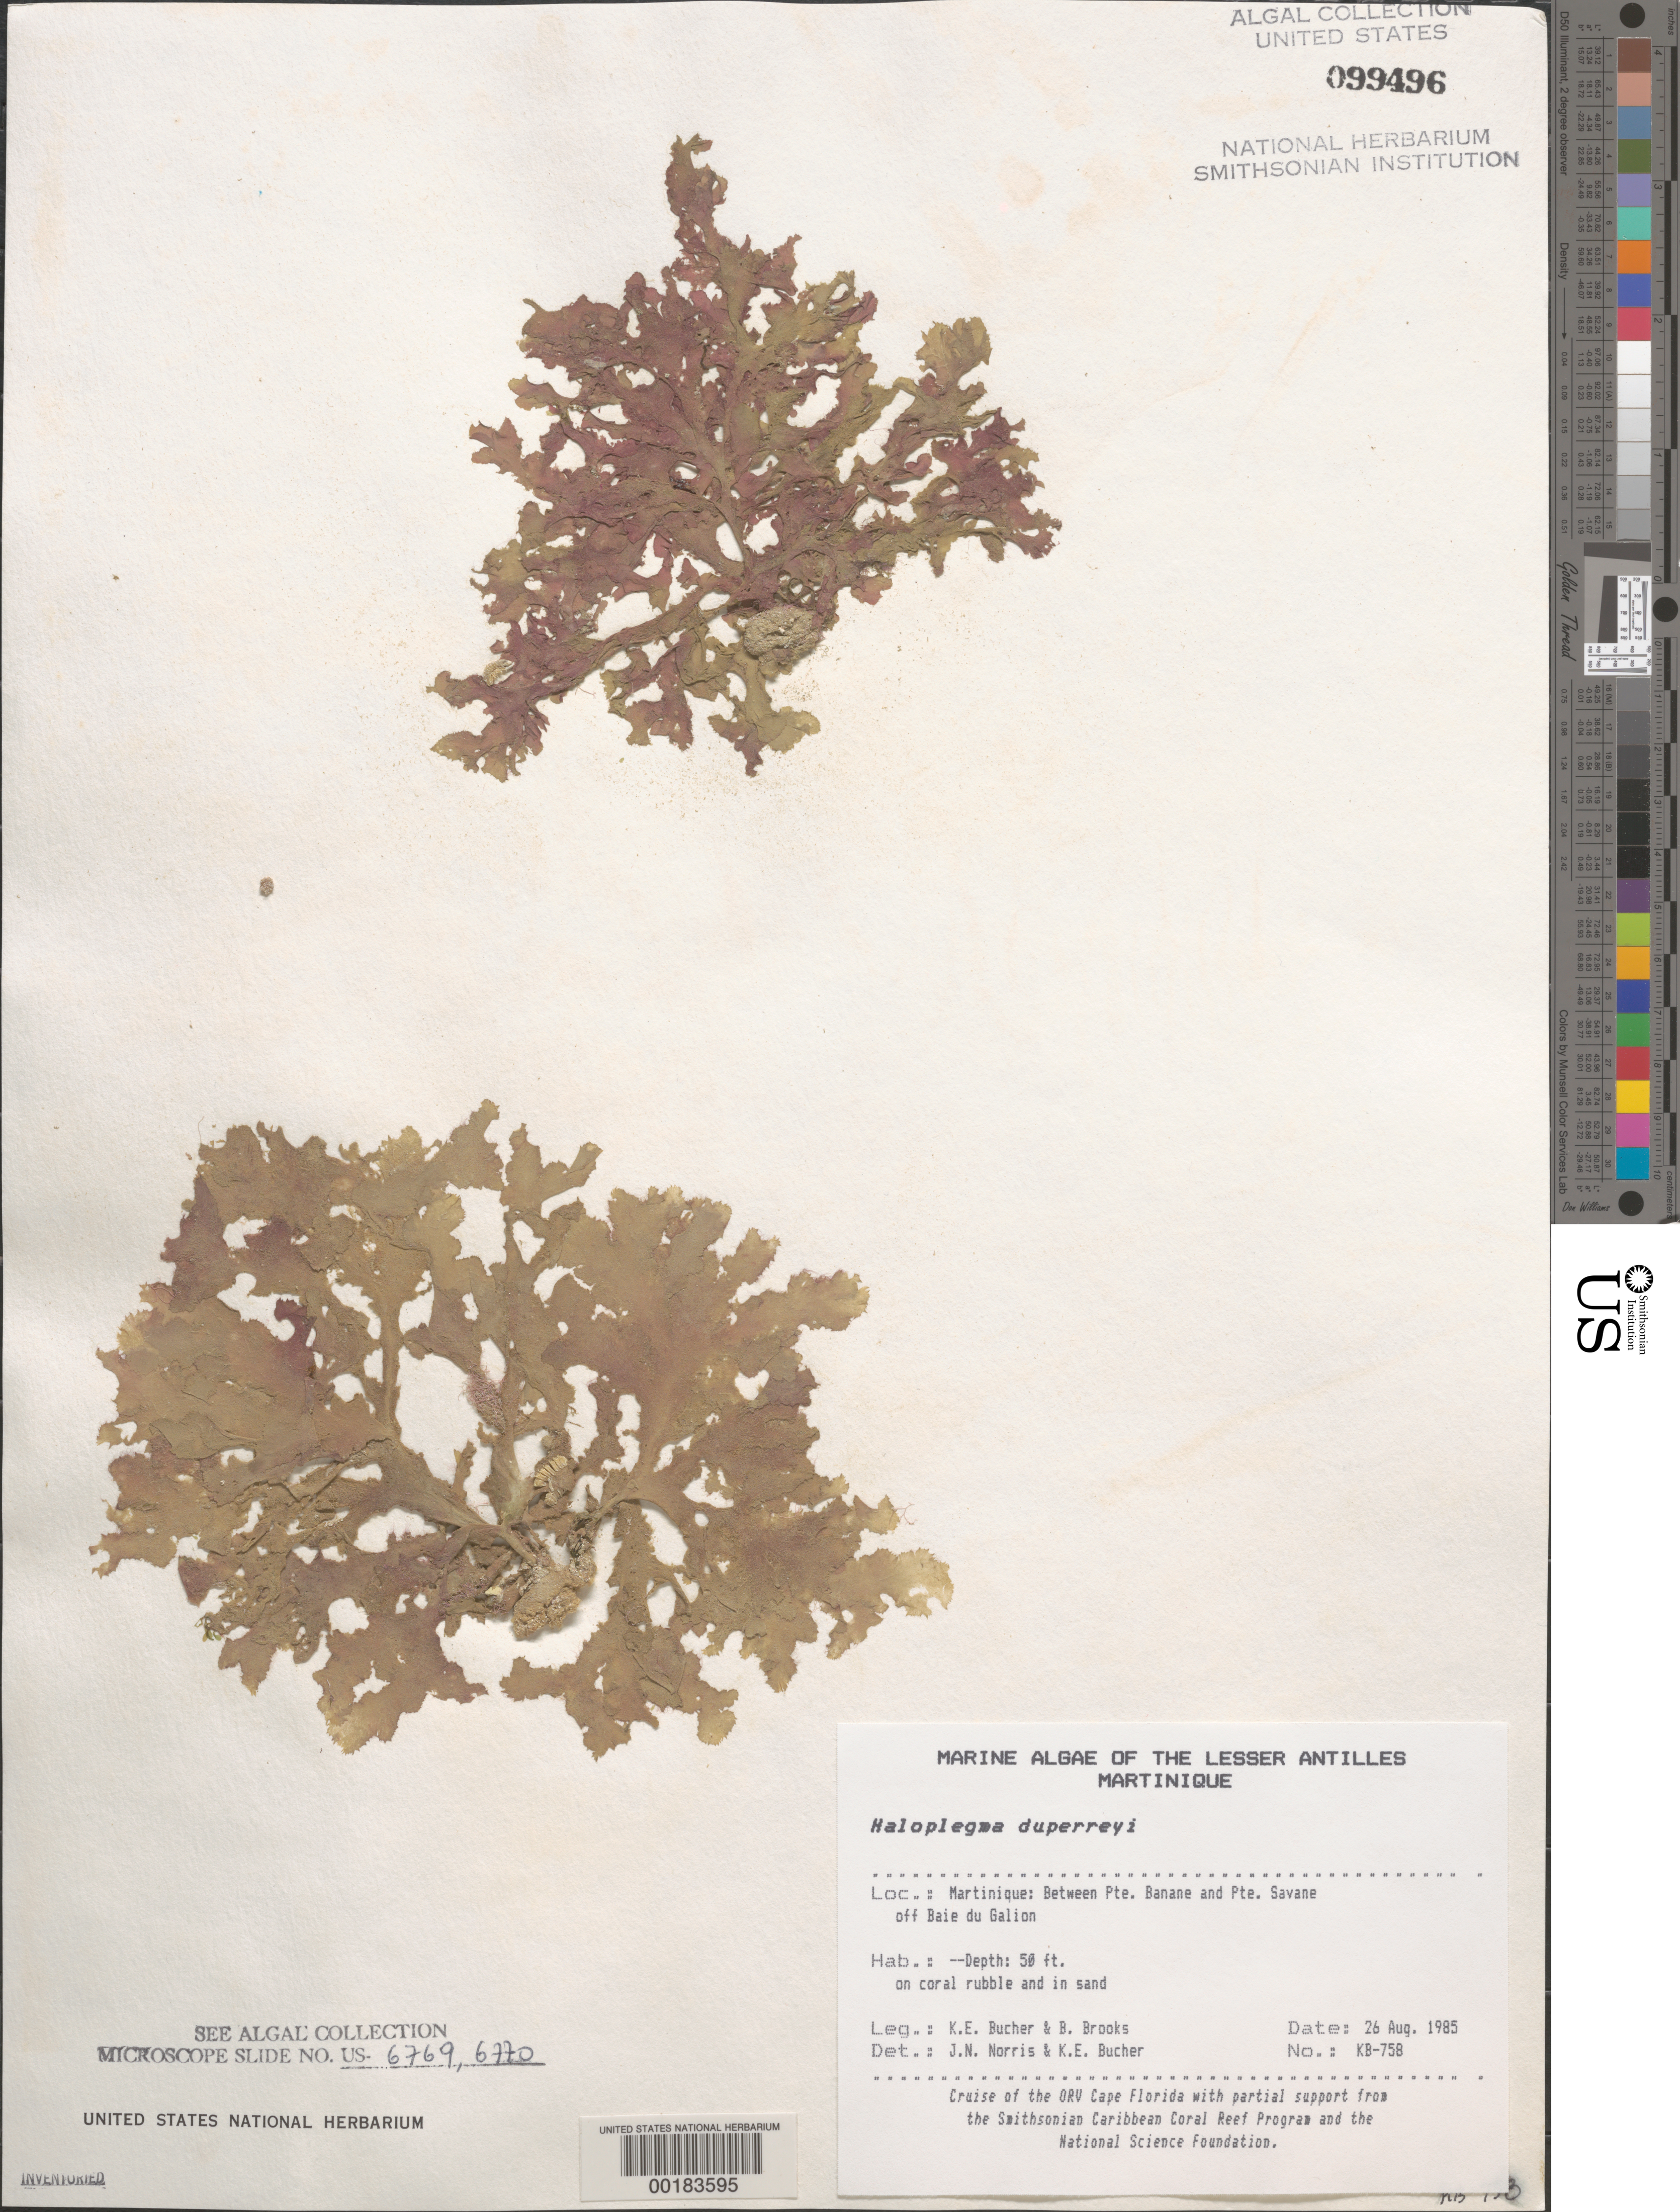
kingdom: Plantae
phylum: Rhodophyta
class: Florideophyceae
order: Ceramiales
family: Wrangeliaceae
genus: Haloplegma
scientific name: Haloplegma duperreyi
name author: Mont.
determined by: Norris, J. N.; Bucher, K. E.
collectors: K. E. Bucher & B. Brooks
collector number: Kb-758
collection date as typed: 26 Aug 1985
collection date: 1985-08-26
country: Martinique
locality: Between Pointe Banane and Pointe Savane, off Baie du Galion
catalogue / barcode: US 99496